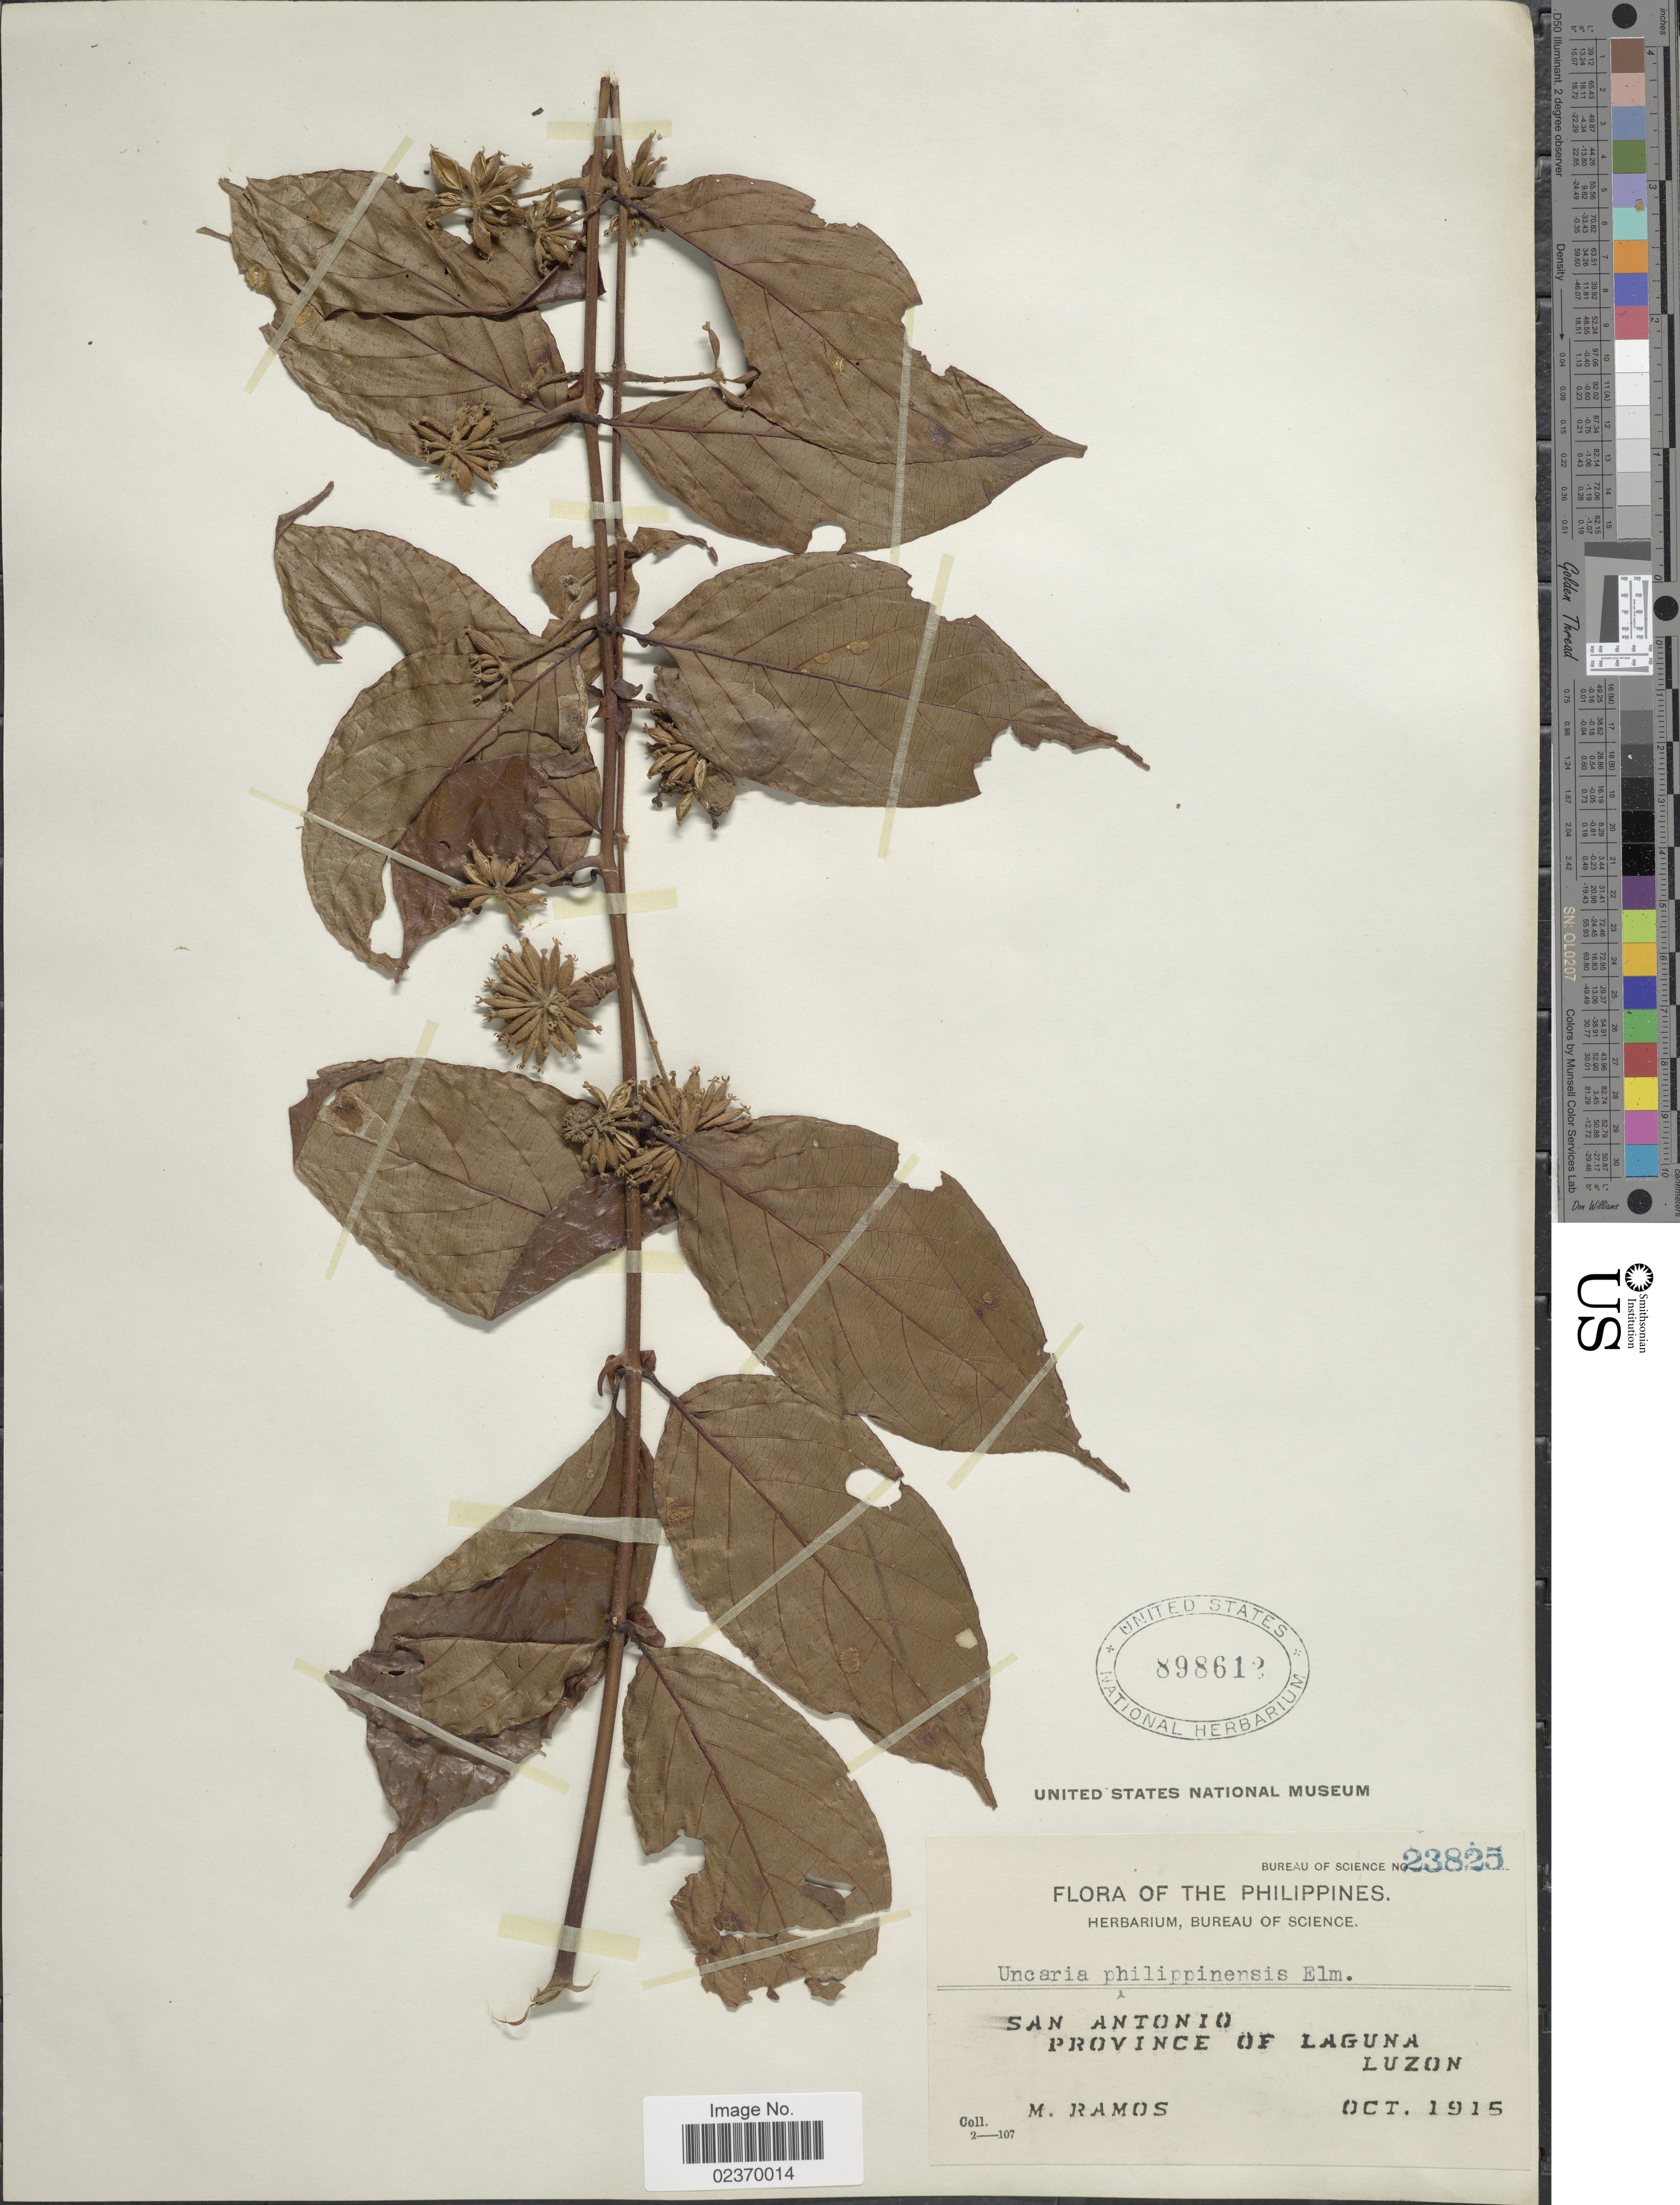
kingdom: Plantae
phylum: Tracheophyta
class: Magnoliopsida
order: Gentianales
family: Rubiaceae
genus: Uncaria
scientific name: Uncaria philippinensis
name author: Elmer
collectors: M. Ramos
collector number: Bureau of Science 23825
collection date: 1915-10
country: Philippines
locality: San Antonio, Province of Laguna, Luzon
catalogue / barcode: US 898612